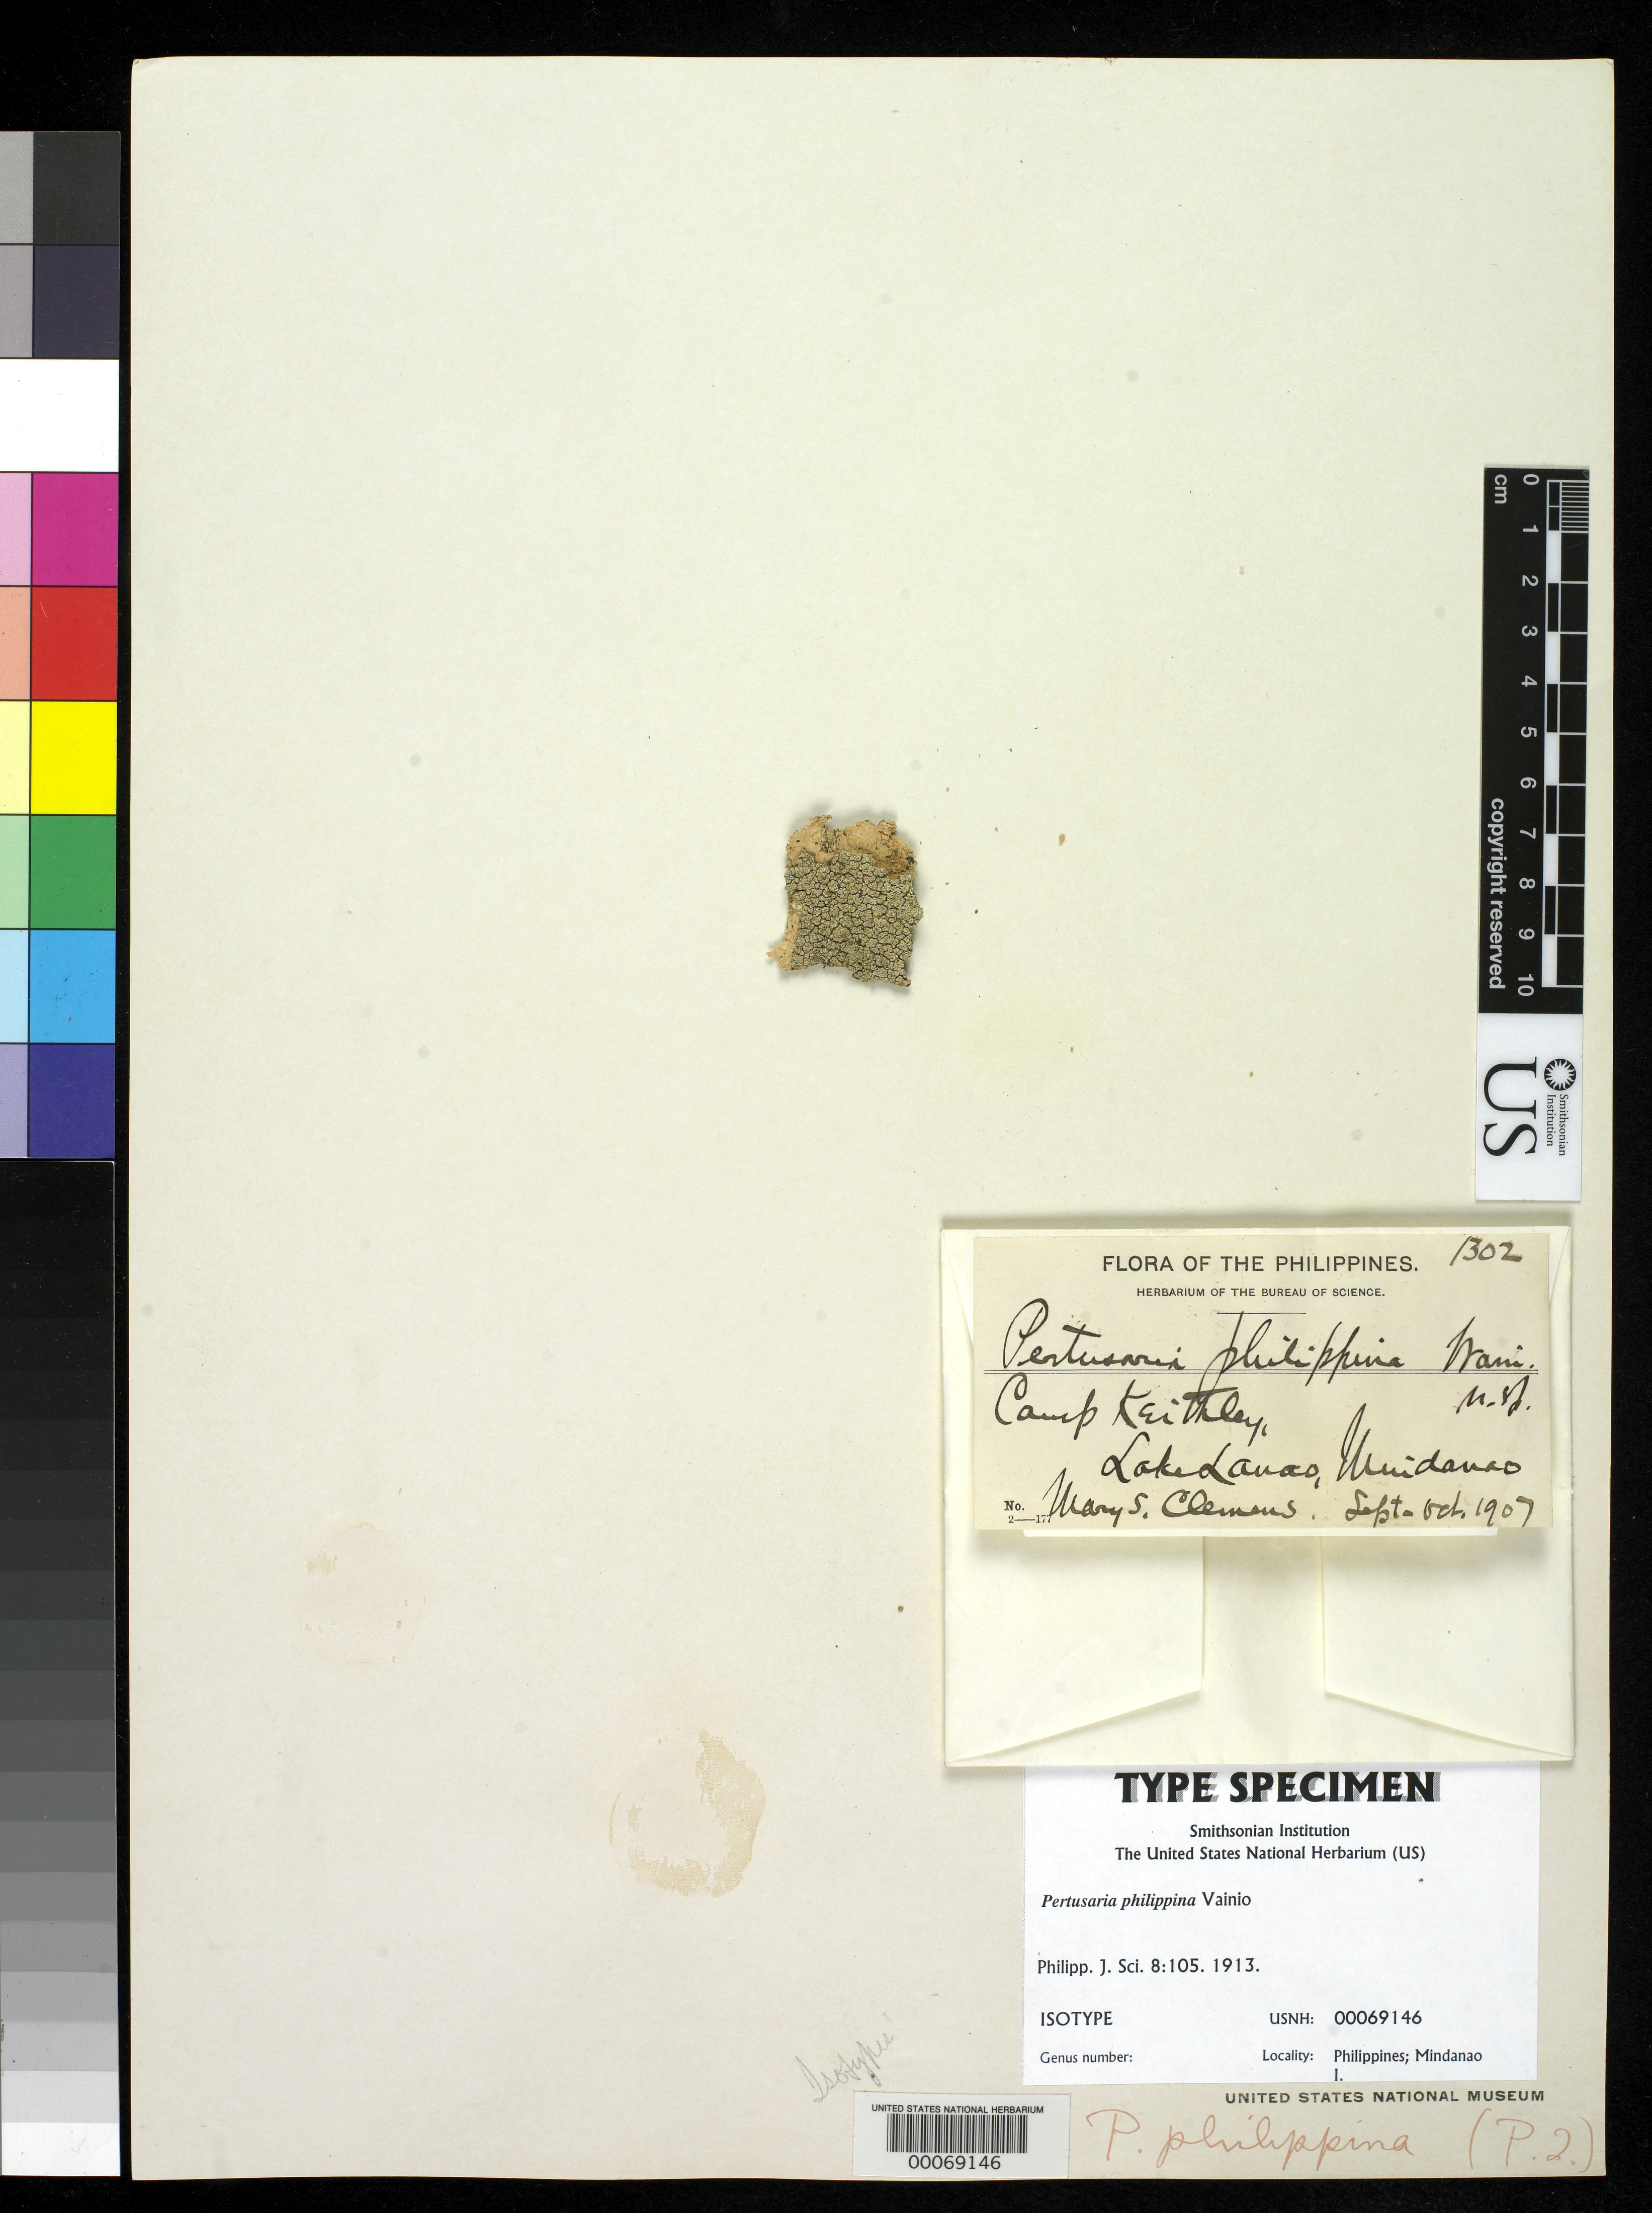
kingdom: Fungi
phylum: Ascomycota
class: Lecanoromycetes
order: Pertusariales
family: Pertusariaceae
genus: Pertusaria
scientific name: Pertusaria philippina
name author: Vain.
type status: Isotype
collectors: M. S. Clemens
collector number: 1032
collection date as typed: Sep 1907 to -- Oct 1907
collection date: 1907-09/1907-10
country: Philippines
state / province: Muslim Mindanao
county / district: Lanao del Sur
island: Mindanao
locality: Lake Lanao, Camp Keithley.